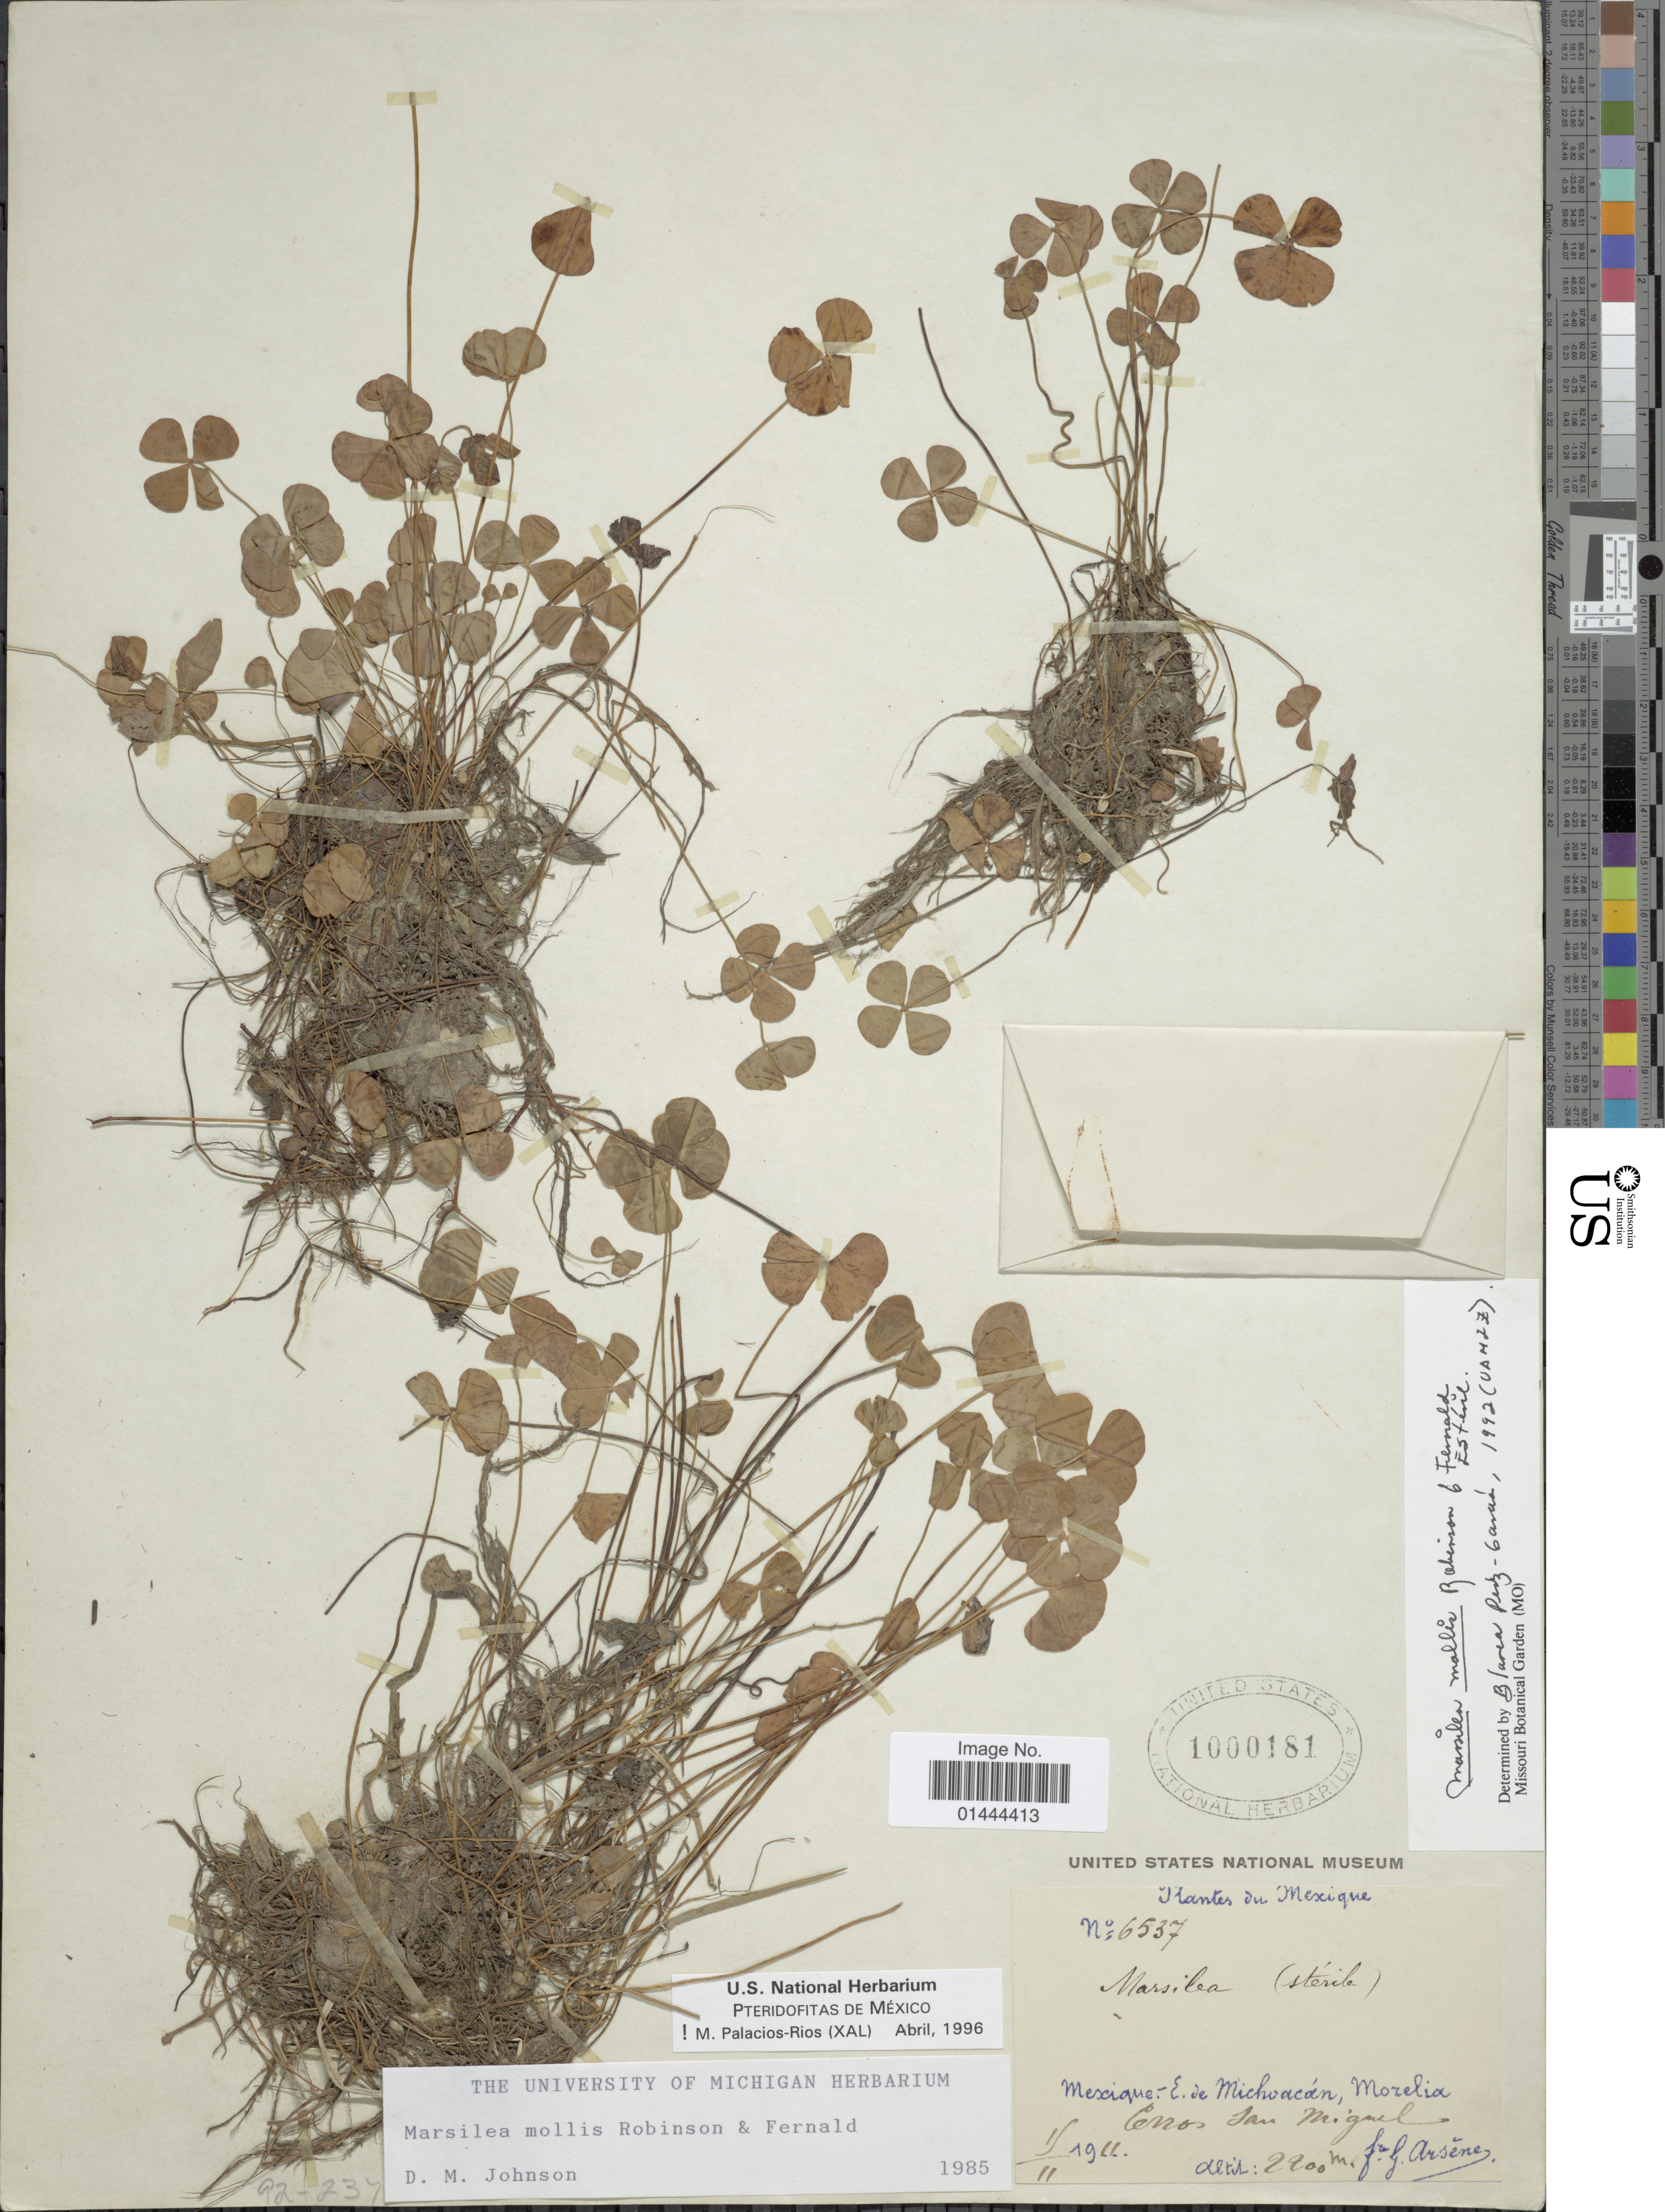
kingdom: Plantae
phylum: Tracheophyta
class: Polypodiopsida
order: Salviniales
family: Marsileaceae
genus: Marsilea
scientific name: Marsilea mollis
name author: B.L. Rob. & Fernald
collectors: Bro. G. Arsène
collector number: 6537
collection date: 1911-11-19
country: Mexico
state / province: Michoacán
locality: Morelia, Cerros San Miquel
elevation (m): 2200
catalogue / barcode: US 1000181